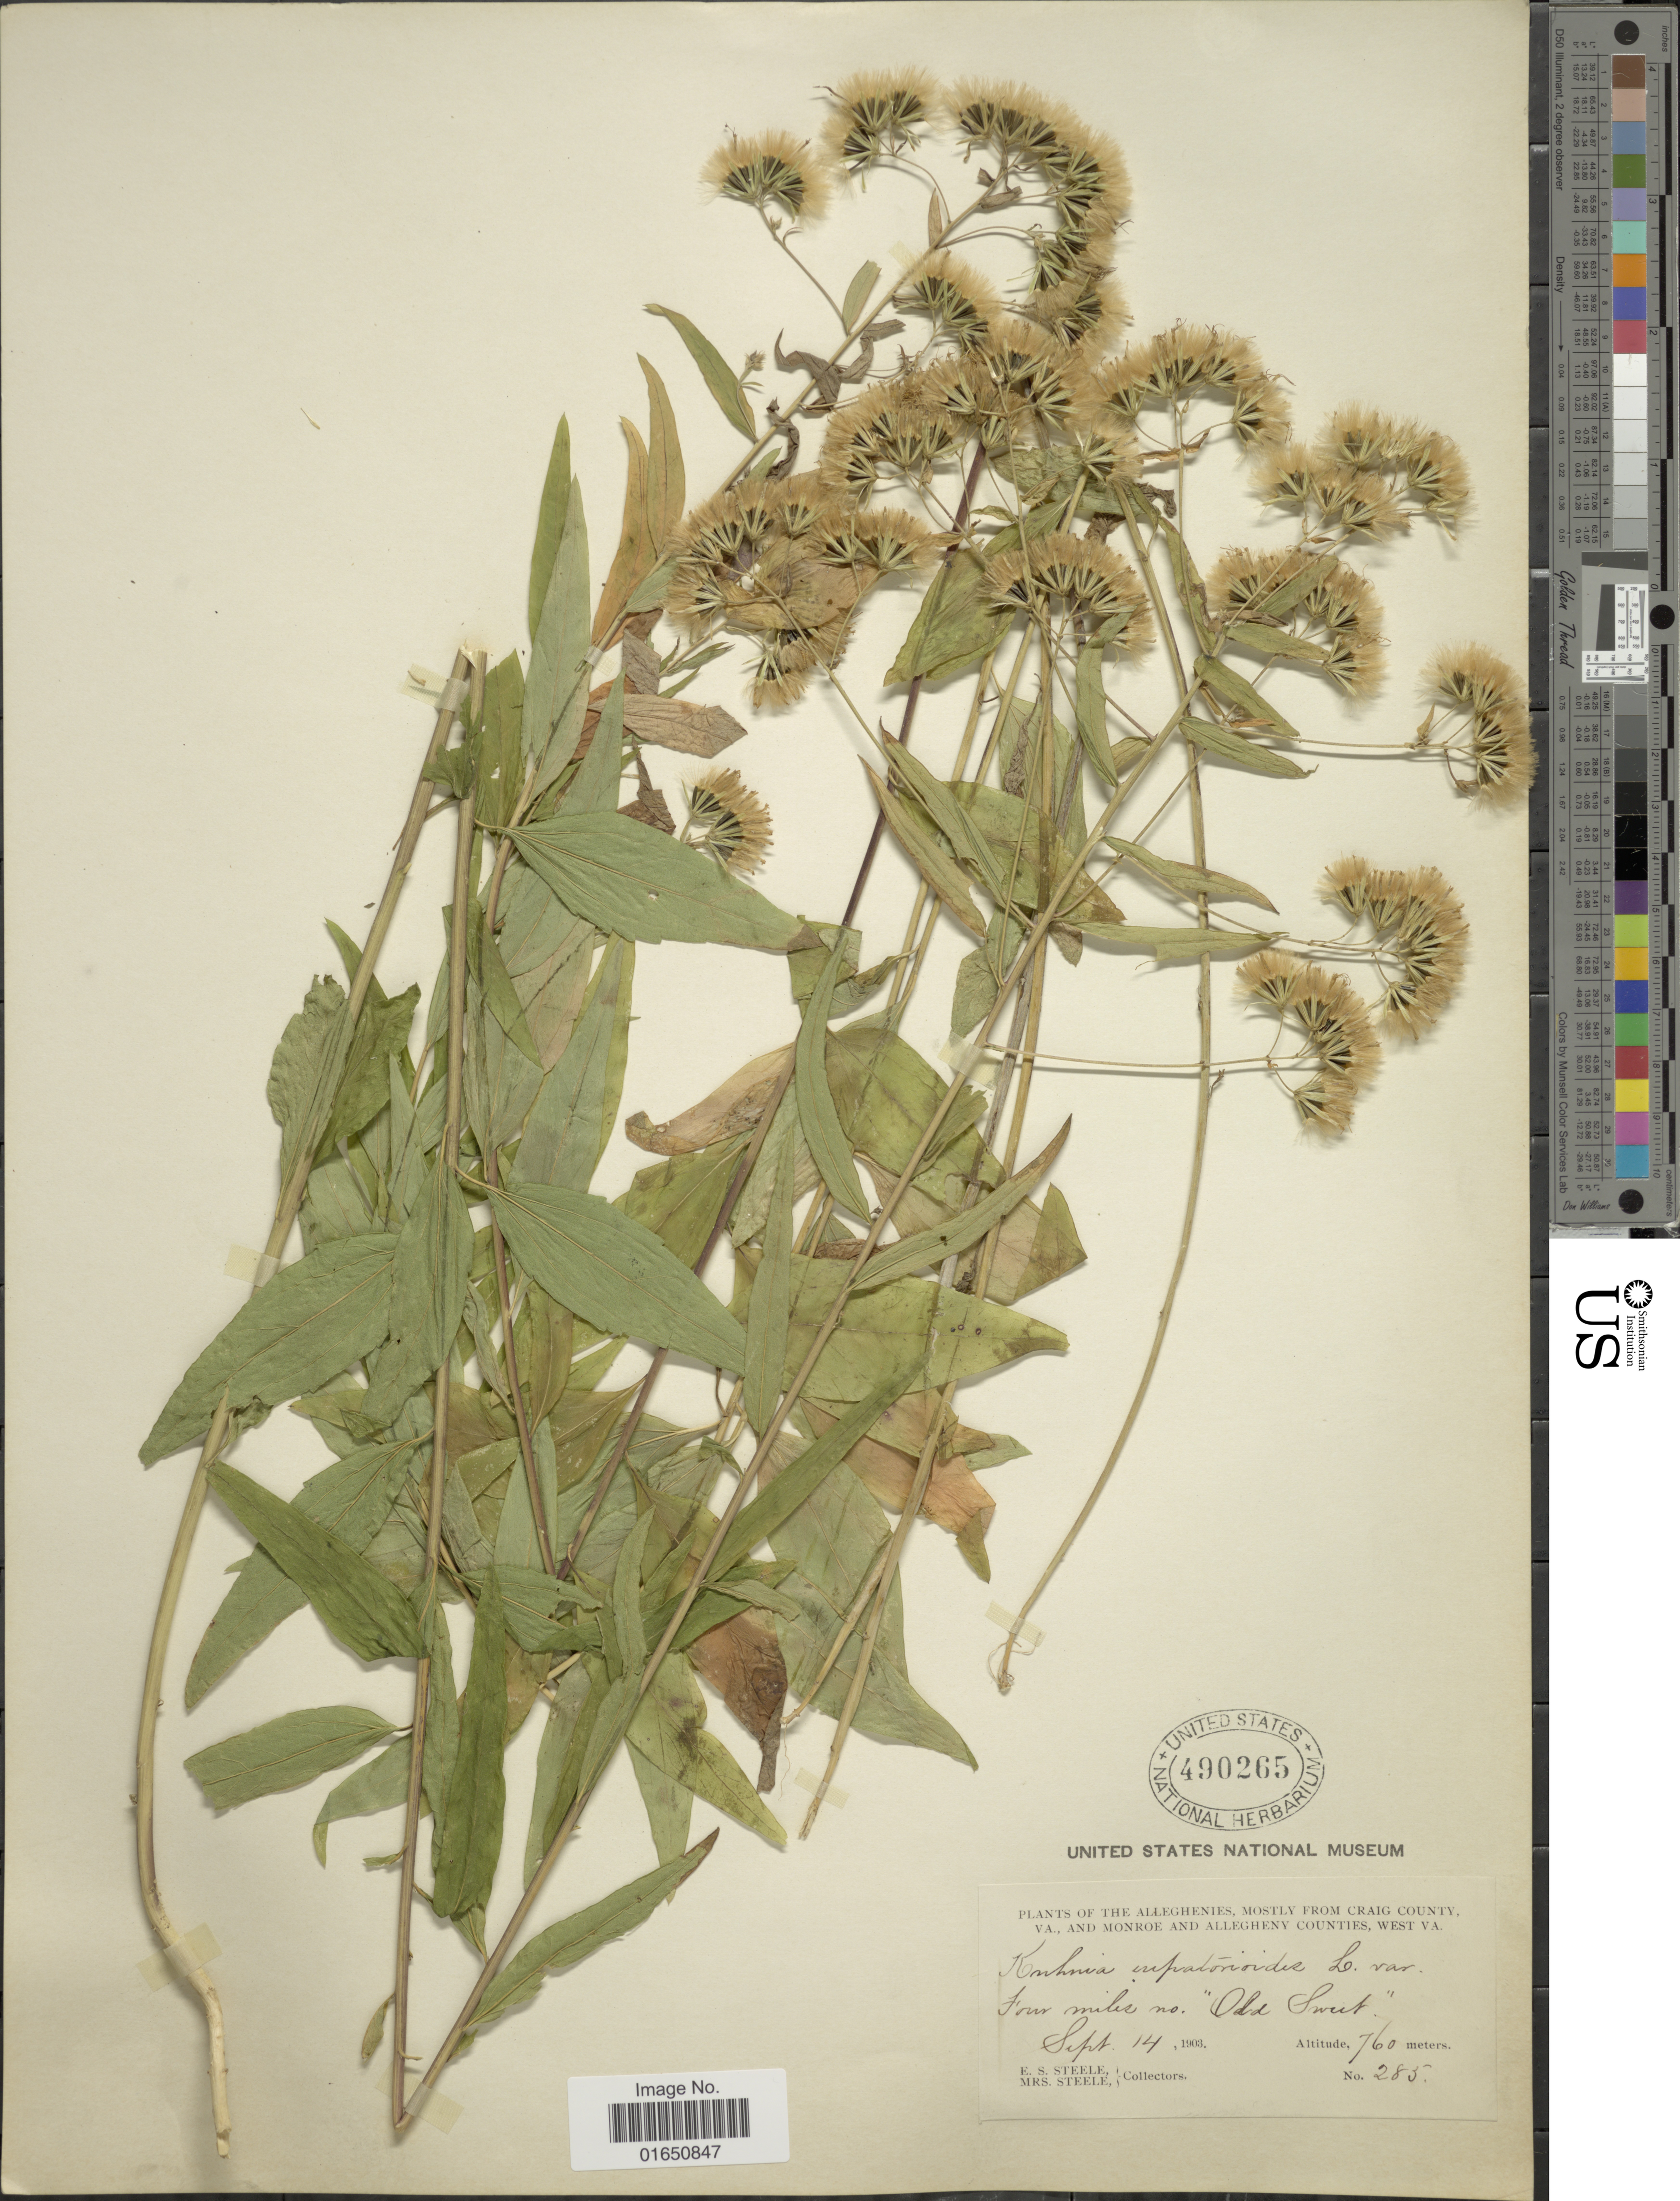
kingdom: Plantae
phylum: Tracheophyta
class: Magnoliopsida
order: Asterales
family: Asteraceae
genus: Brickellia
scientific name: Brickellia eupatorioides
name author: (L.) Shinners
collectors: E. Steele & Mrs. E. S. Steele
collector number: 285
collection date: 1903-09-14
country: United States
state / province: Virginia / West Virginia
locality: The Alleghenies, Mostly From Craig County, Va., and Monroe Co. WV and Allegheny Co. Va. Four miles no. "Old Sweet".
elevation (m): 760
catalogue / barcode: US 490265